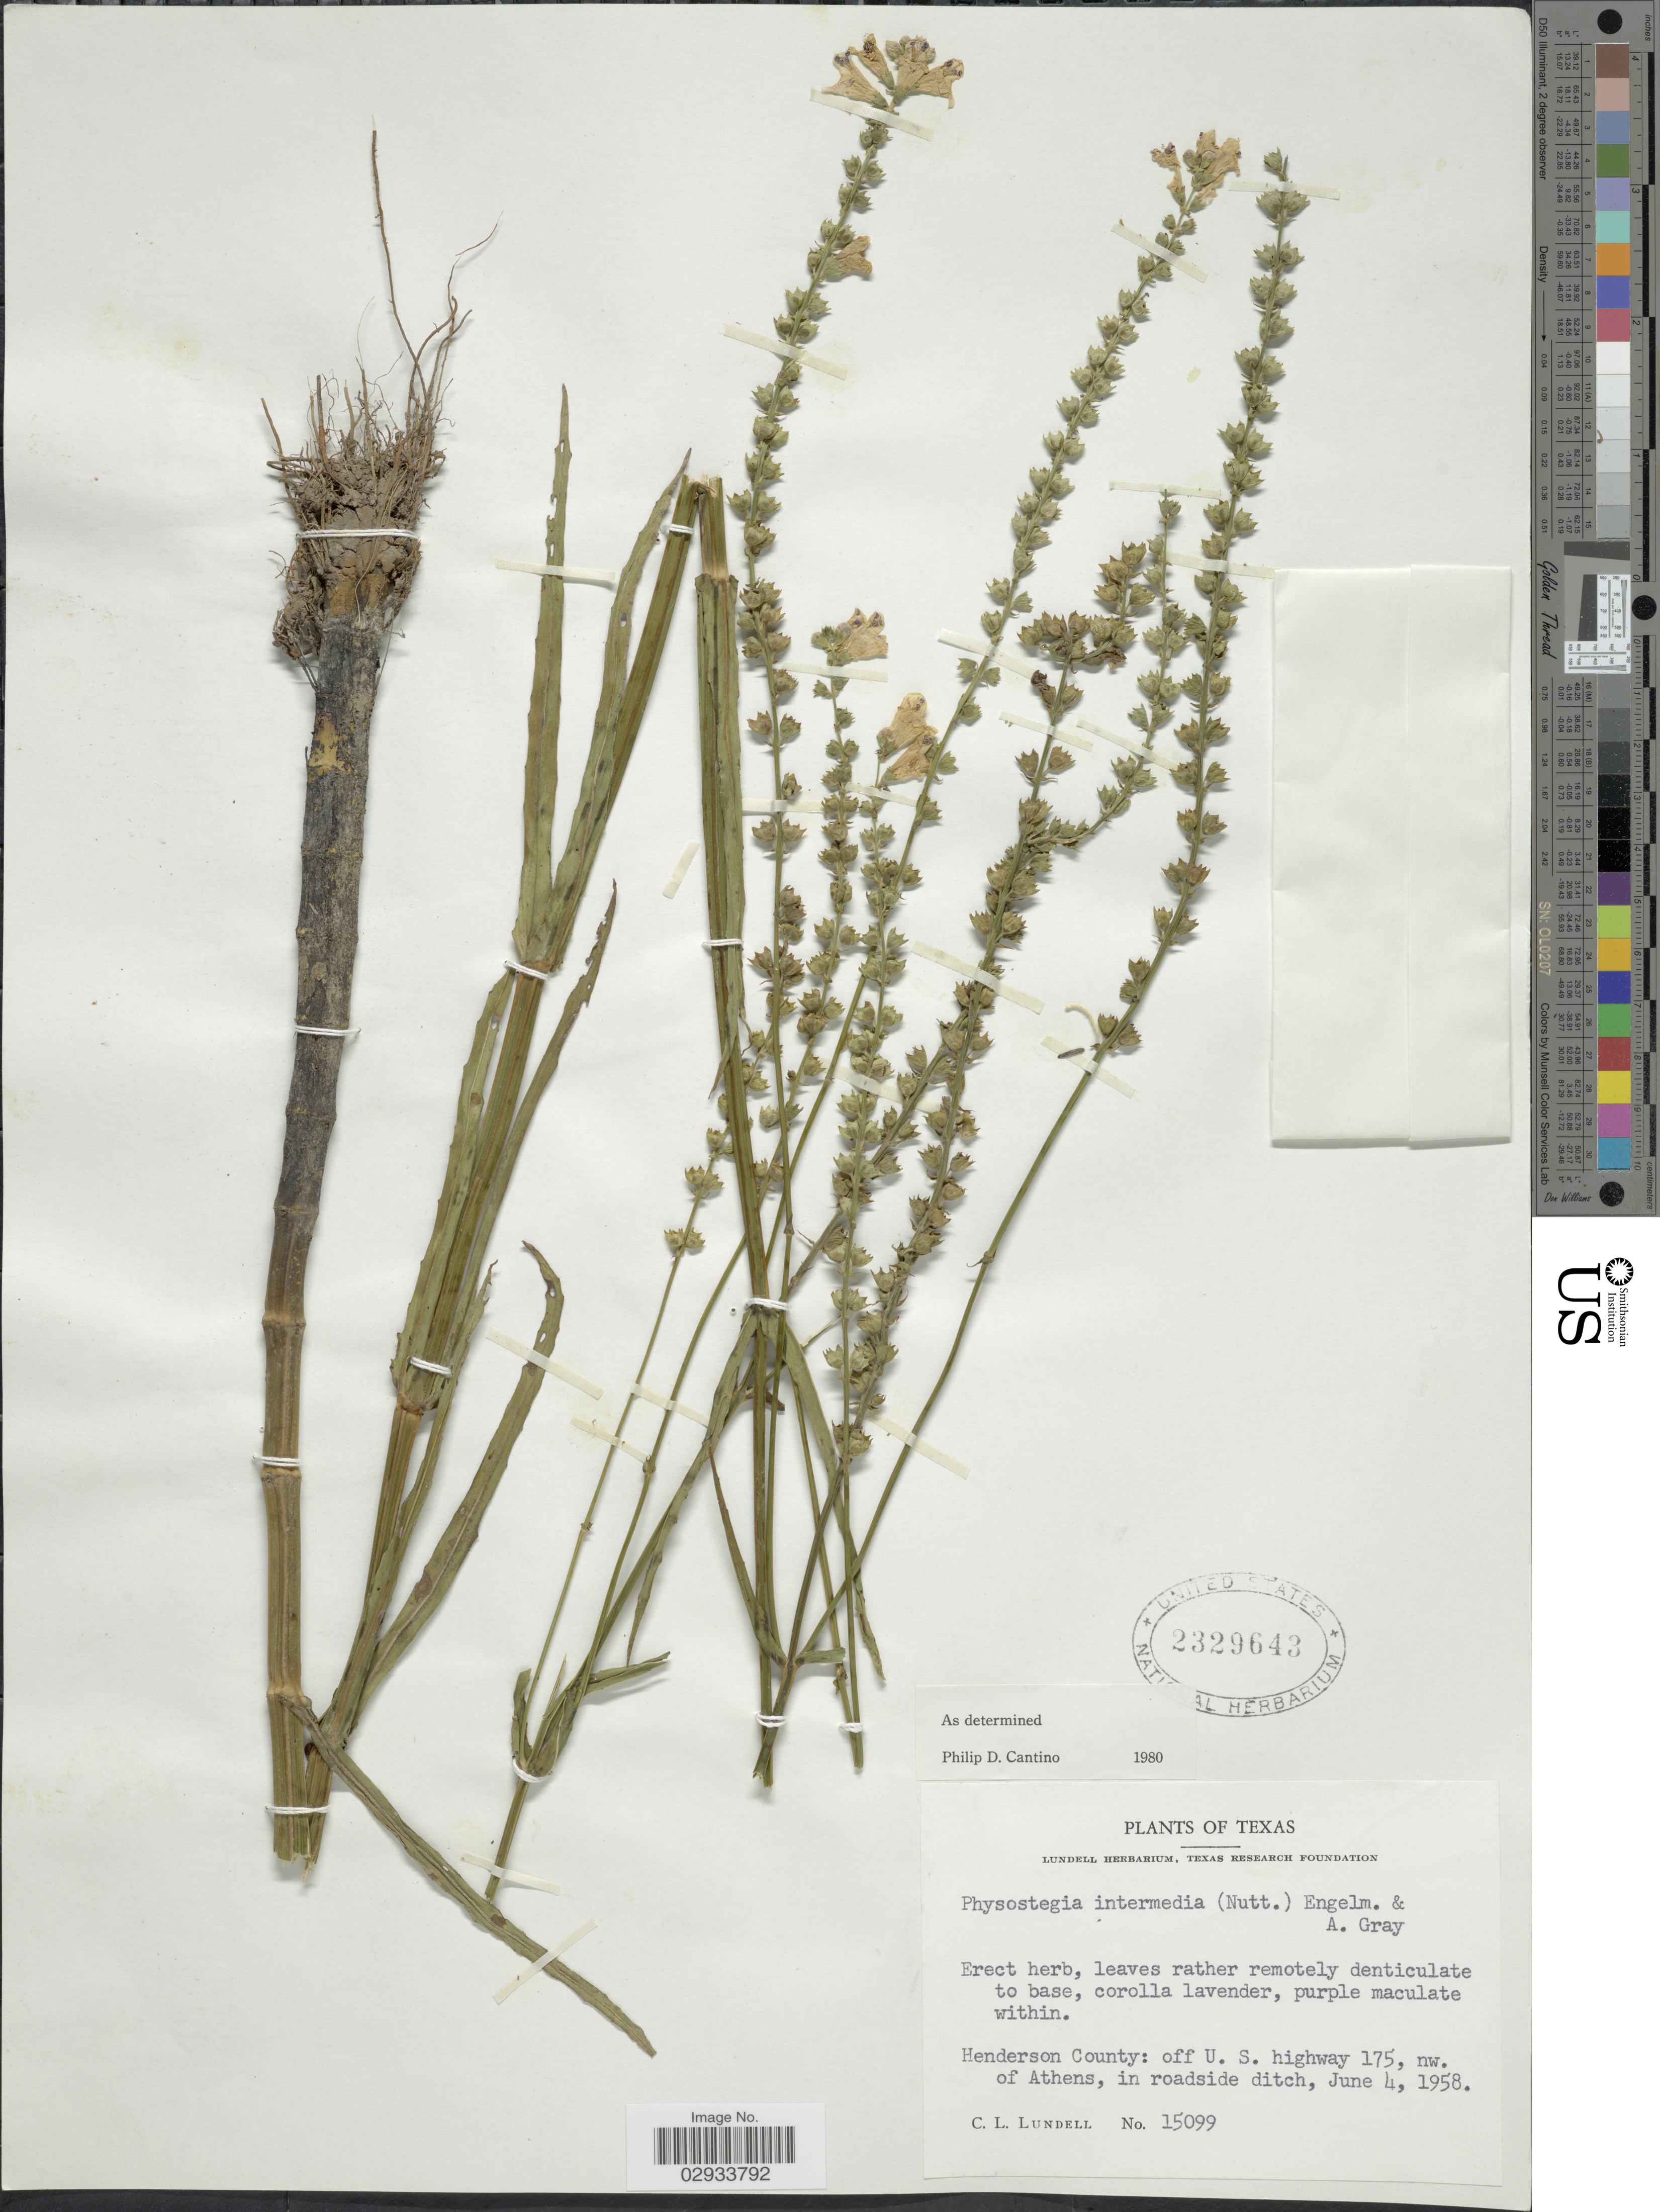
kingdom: Plantae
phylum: Tracheophyta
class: Magnoliopsida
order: Lamiales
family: Lamiaceae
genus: Physostegia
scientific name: Physostegia intermedia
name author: (Nutt.) Engelm. & A. Gray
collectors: C. L. Lundell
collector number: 15099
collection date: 1958-06-04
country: United States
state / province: Texas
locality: Henderson County: off U. S. highway 175, nw. of Athens, in roadside ditch.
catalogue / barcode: US 2329643